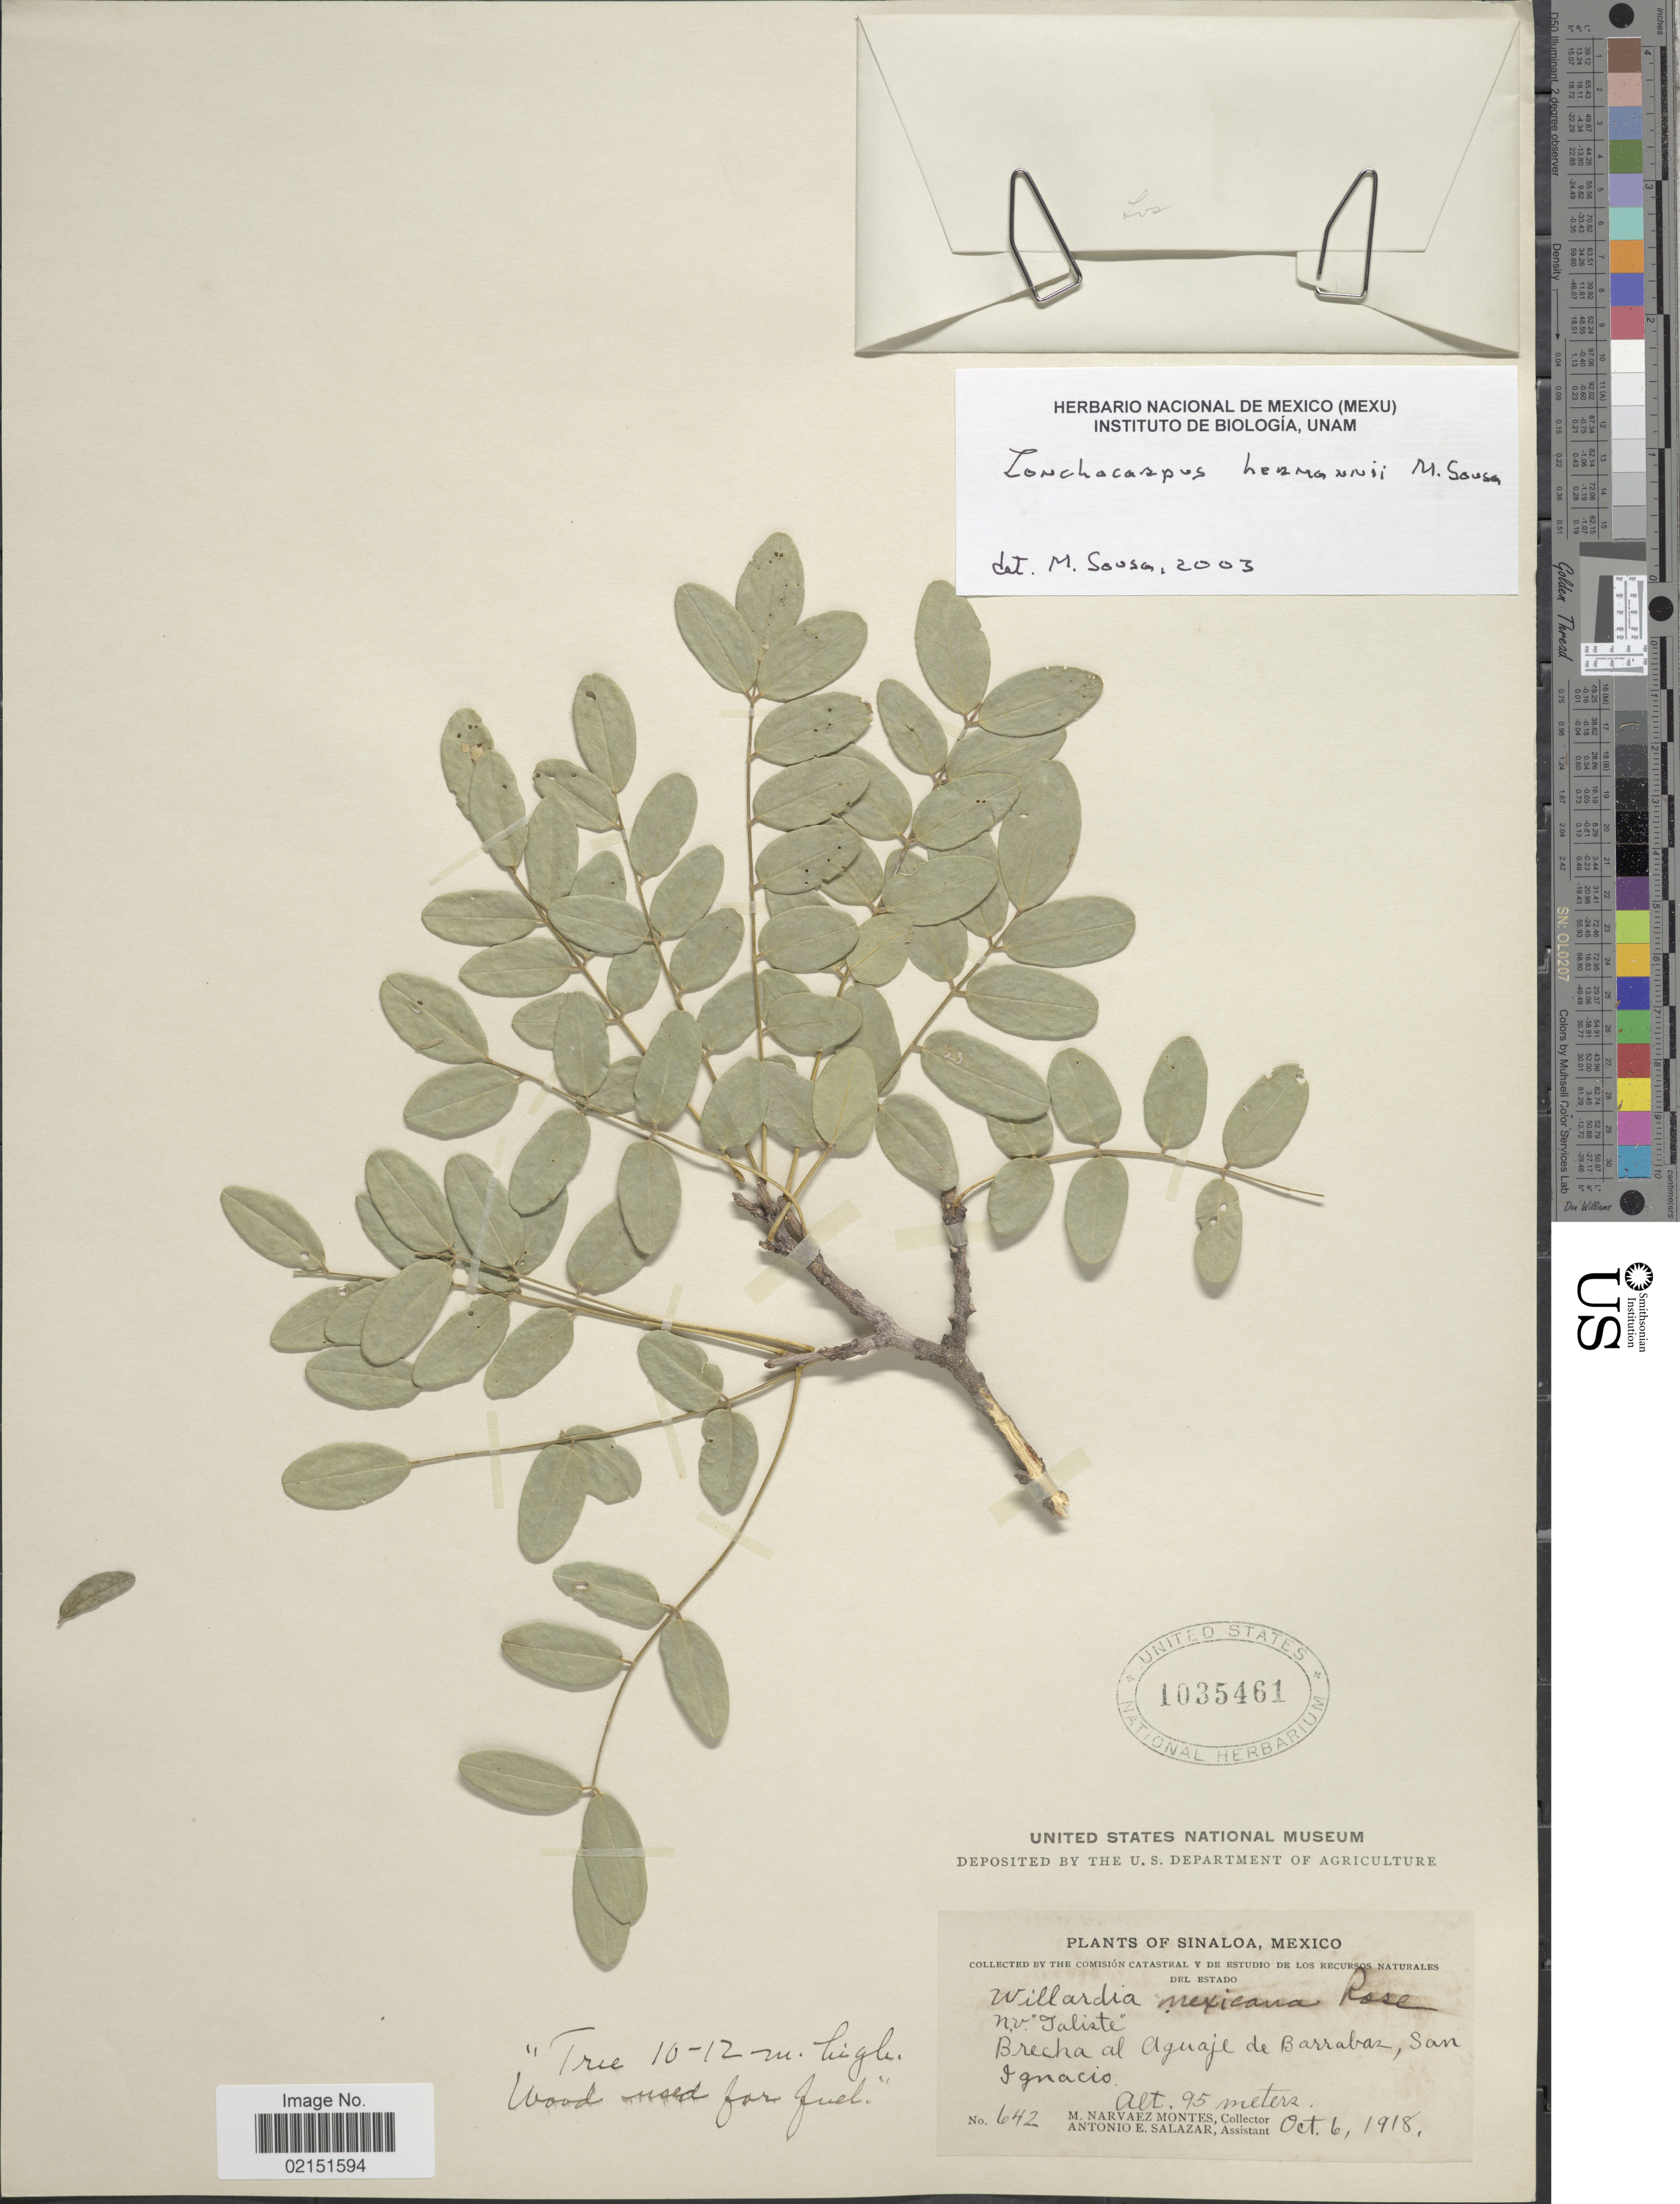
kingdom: Plantae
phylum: Tracheophyta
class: Magnoliopsida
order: Fabales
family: Fabaceae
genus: Lonchocarpus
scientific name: Lonchocarpus hermannii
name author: M. Sousa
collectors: M. Narvaez-Montes & A. E. Salazar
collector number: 642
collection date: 1918-10-06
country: Mexico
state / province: Sinaloa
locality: Brecha al Aguaje de Barrabas, San Ignacio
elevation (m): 95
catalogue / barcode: US 1035461